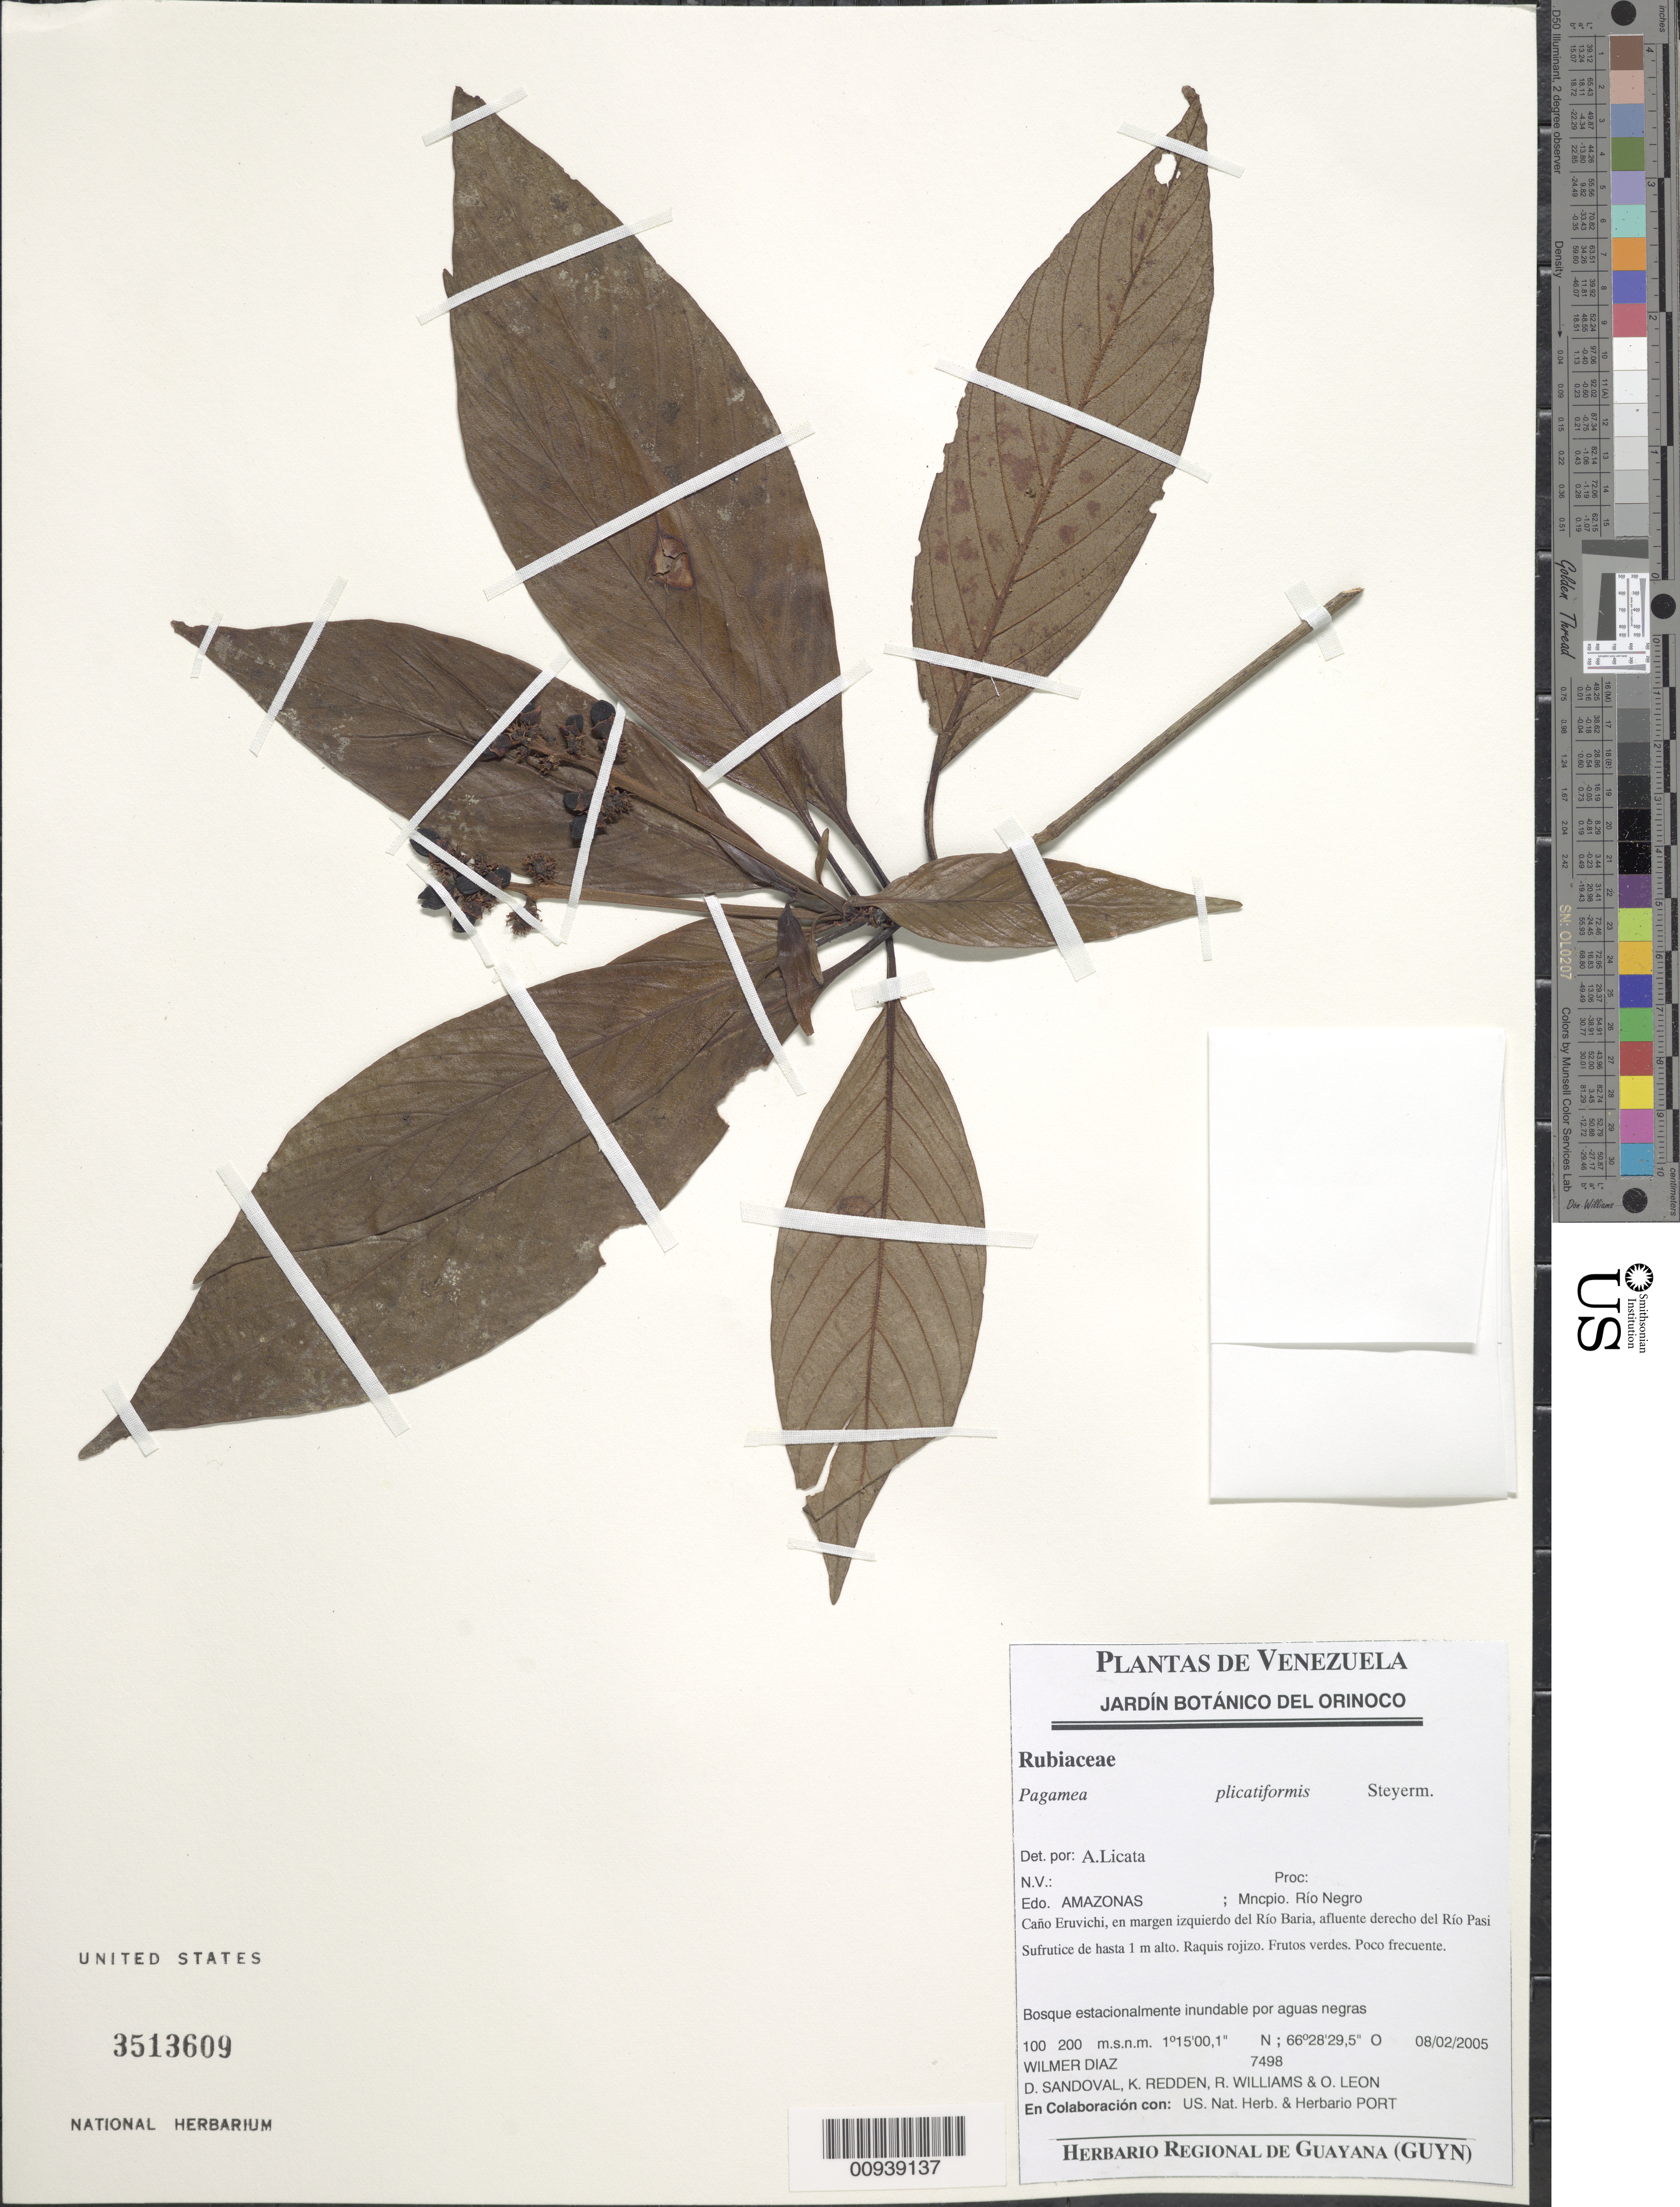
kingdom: Plantae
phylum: Tracheophyta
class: Magnoliopsida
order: Gentianales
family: Rubiaceae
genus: Pagamea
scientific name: Pagamea plicatiformis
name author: Steyerm.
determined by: Licata, A., (PORT), Univ. Nac. Exp. de los Llanos Ezequiel Zamora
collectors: W. Díaz P., D. Sandoval, K. M. Redden, R. Williams & O. León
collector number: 7498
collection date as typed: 8-Feb-05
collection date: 2005-02-08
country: Venezuela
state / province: Amazonas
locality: Mun. Río Negro, Caño Eruvichi, en margen Río Baria, afluente del Río Pasimoni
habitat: Bosque estacionalmente inundable por aguas negras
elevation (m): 100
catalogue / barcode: US 3513609